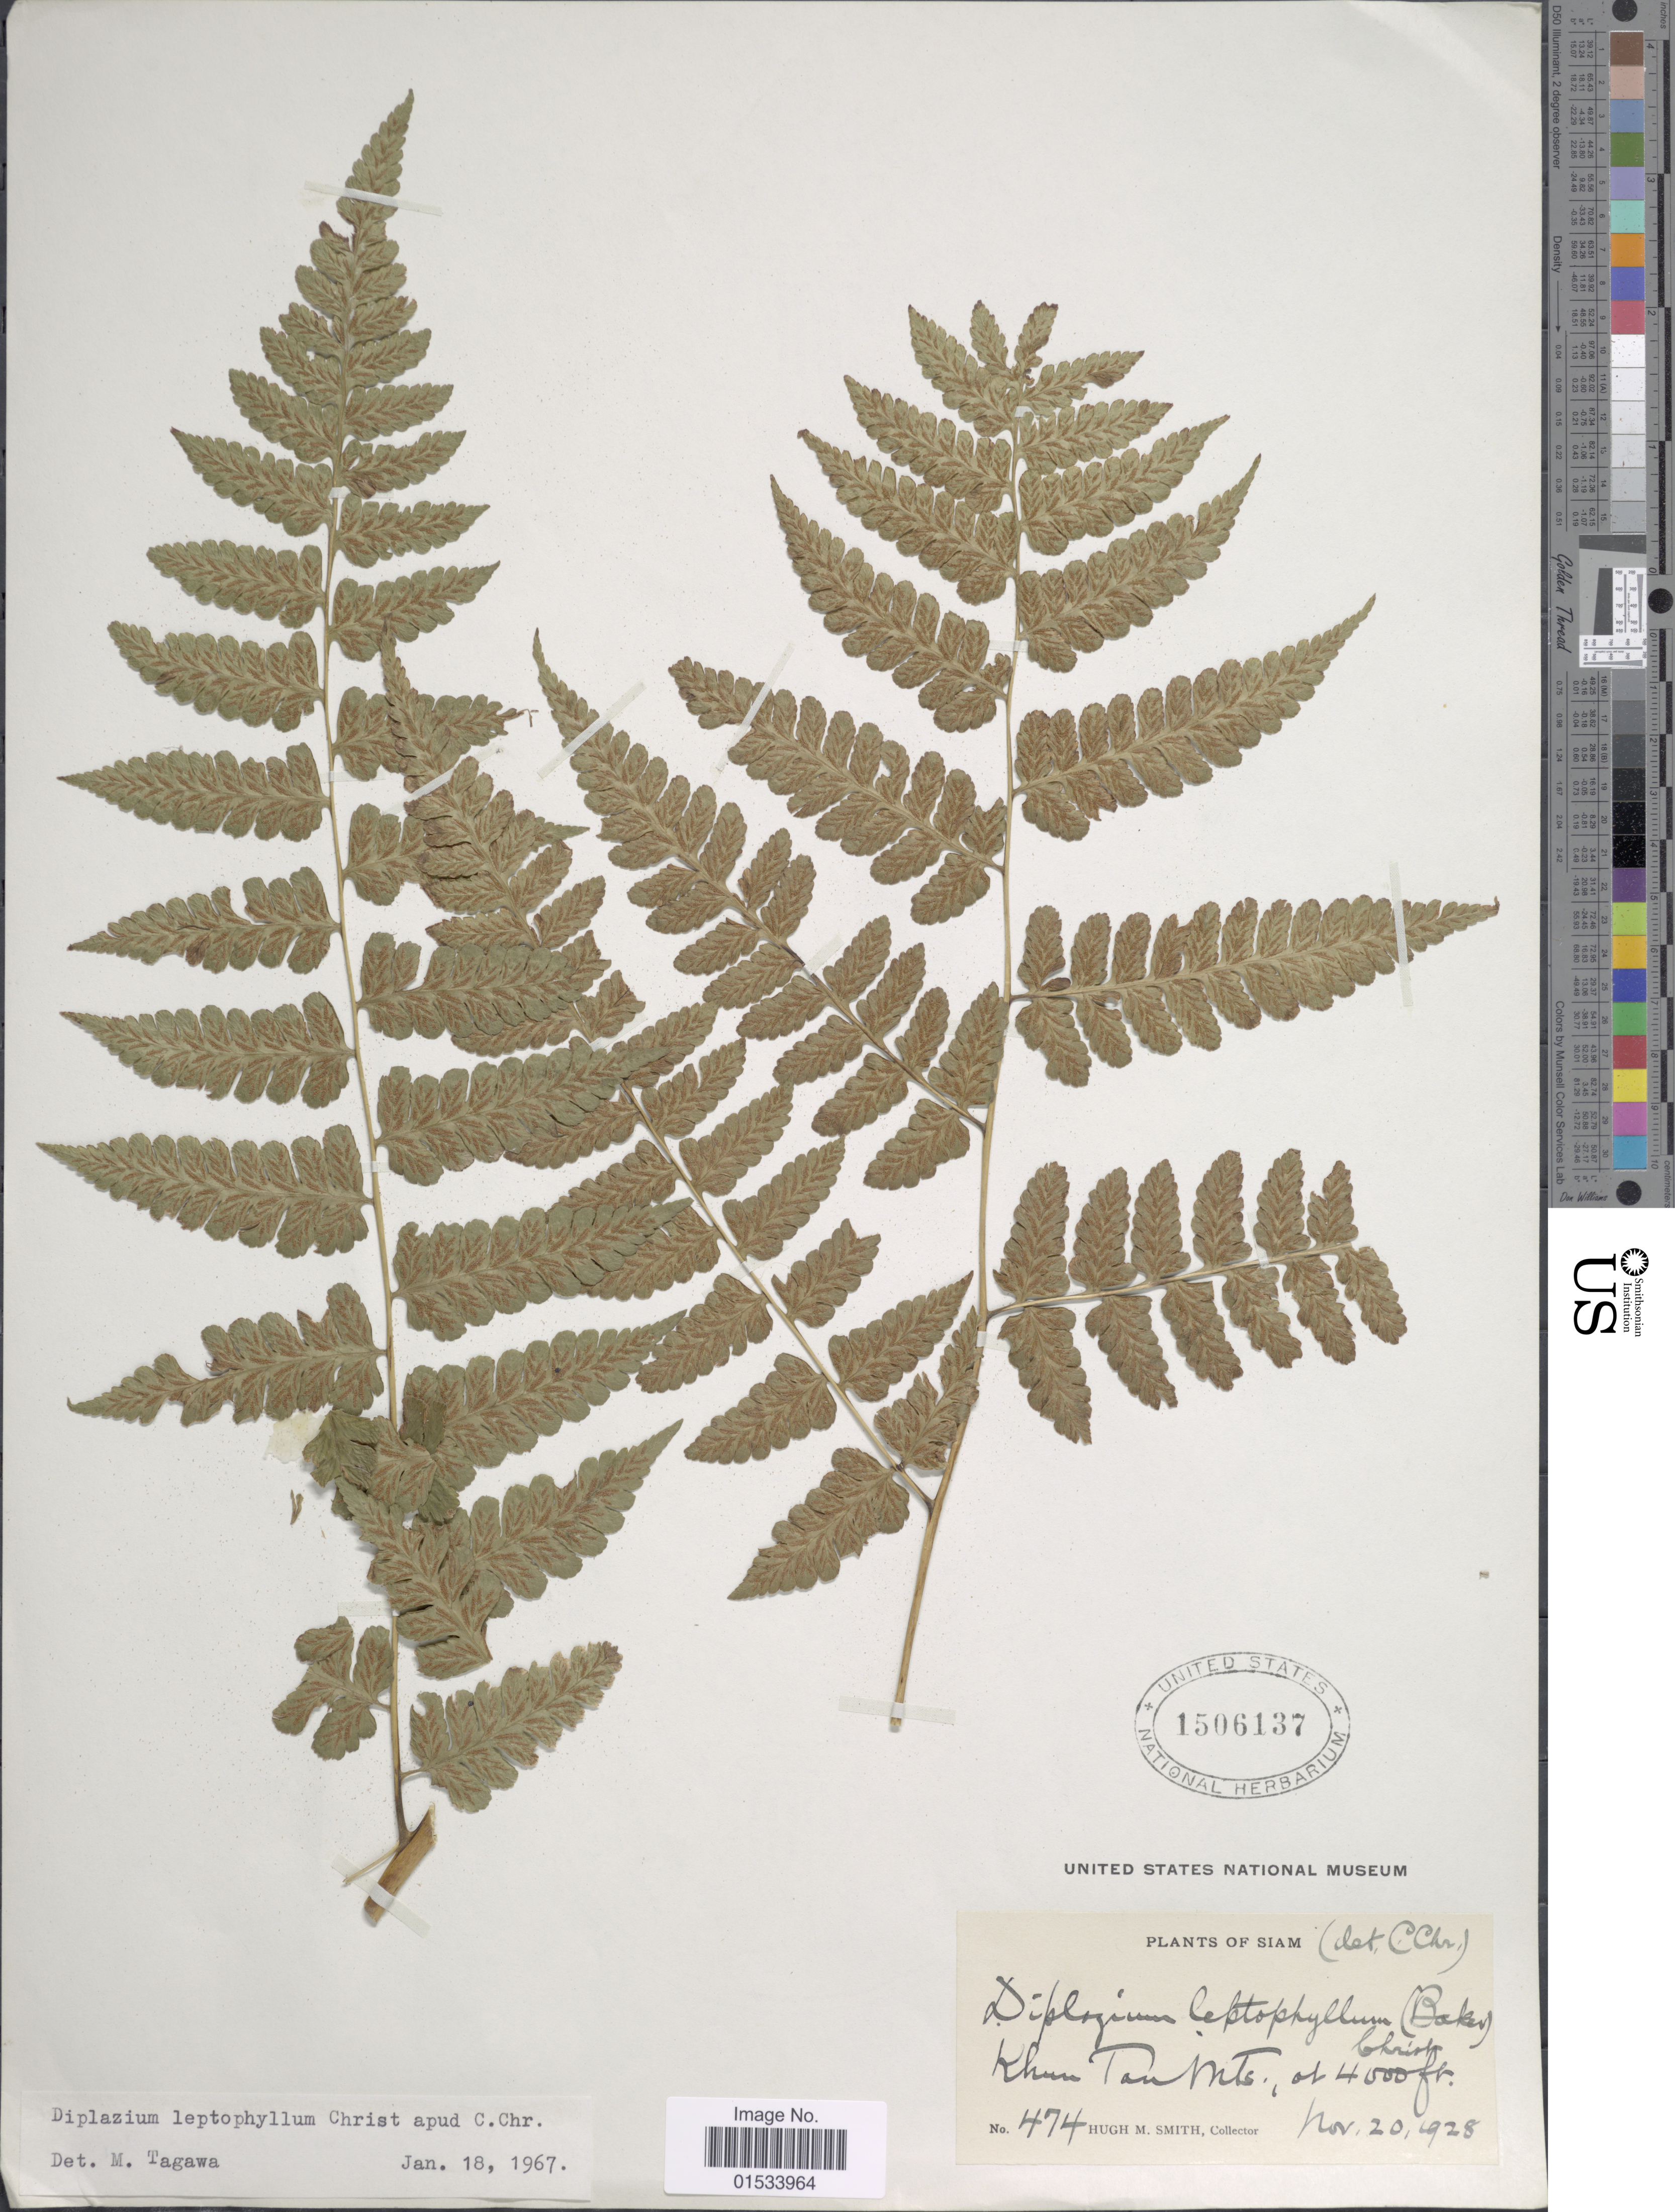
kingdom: Plantae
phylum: Tracheophyta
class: Polypodiopsida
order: Polypodiales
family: Athyriaceae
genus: Diplazium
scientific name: Diplazium leptophyllum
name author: Christ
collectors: H. M. Smith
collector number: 474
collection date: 1928-11-20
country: Thailand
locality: Siam, Khun Tan Mts.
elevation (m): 1219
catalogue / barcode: US 1506137